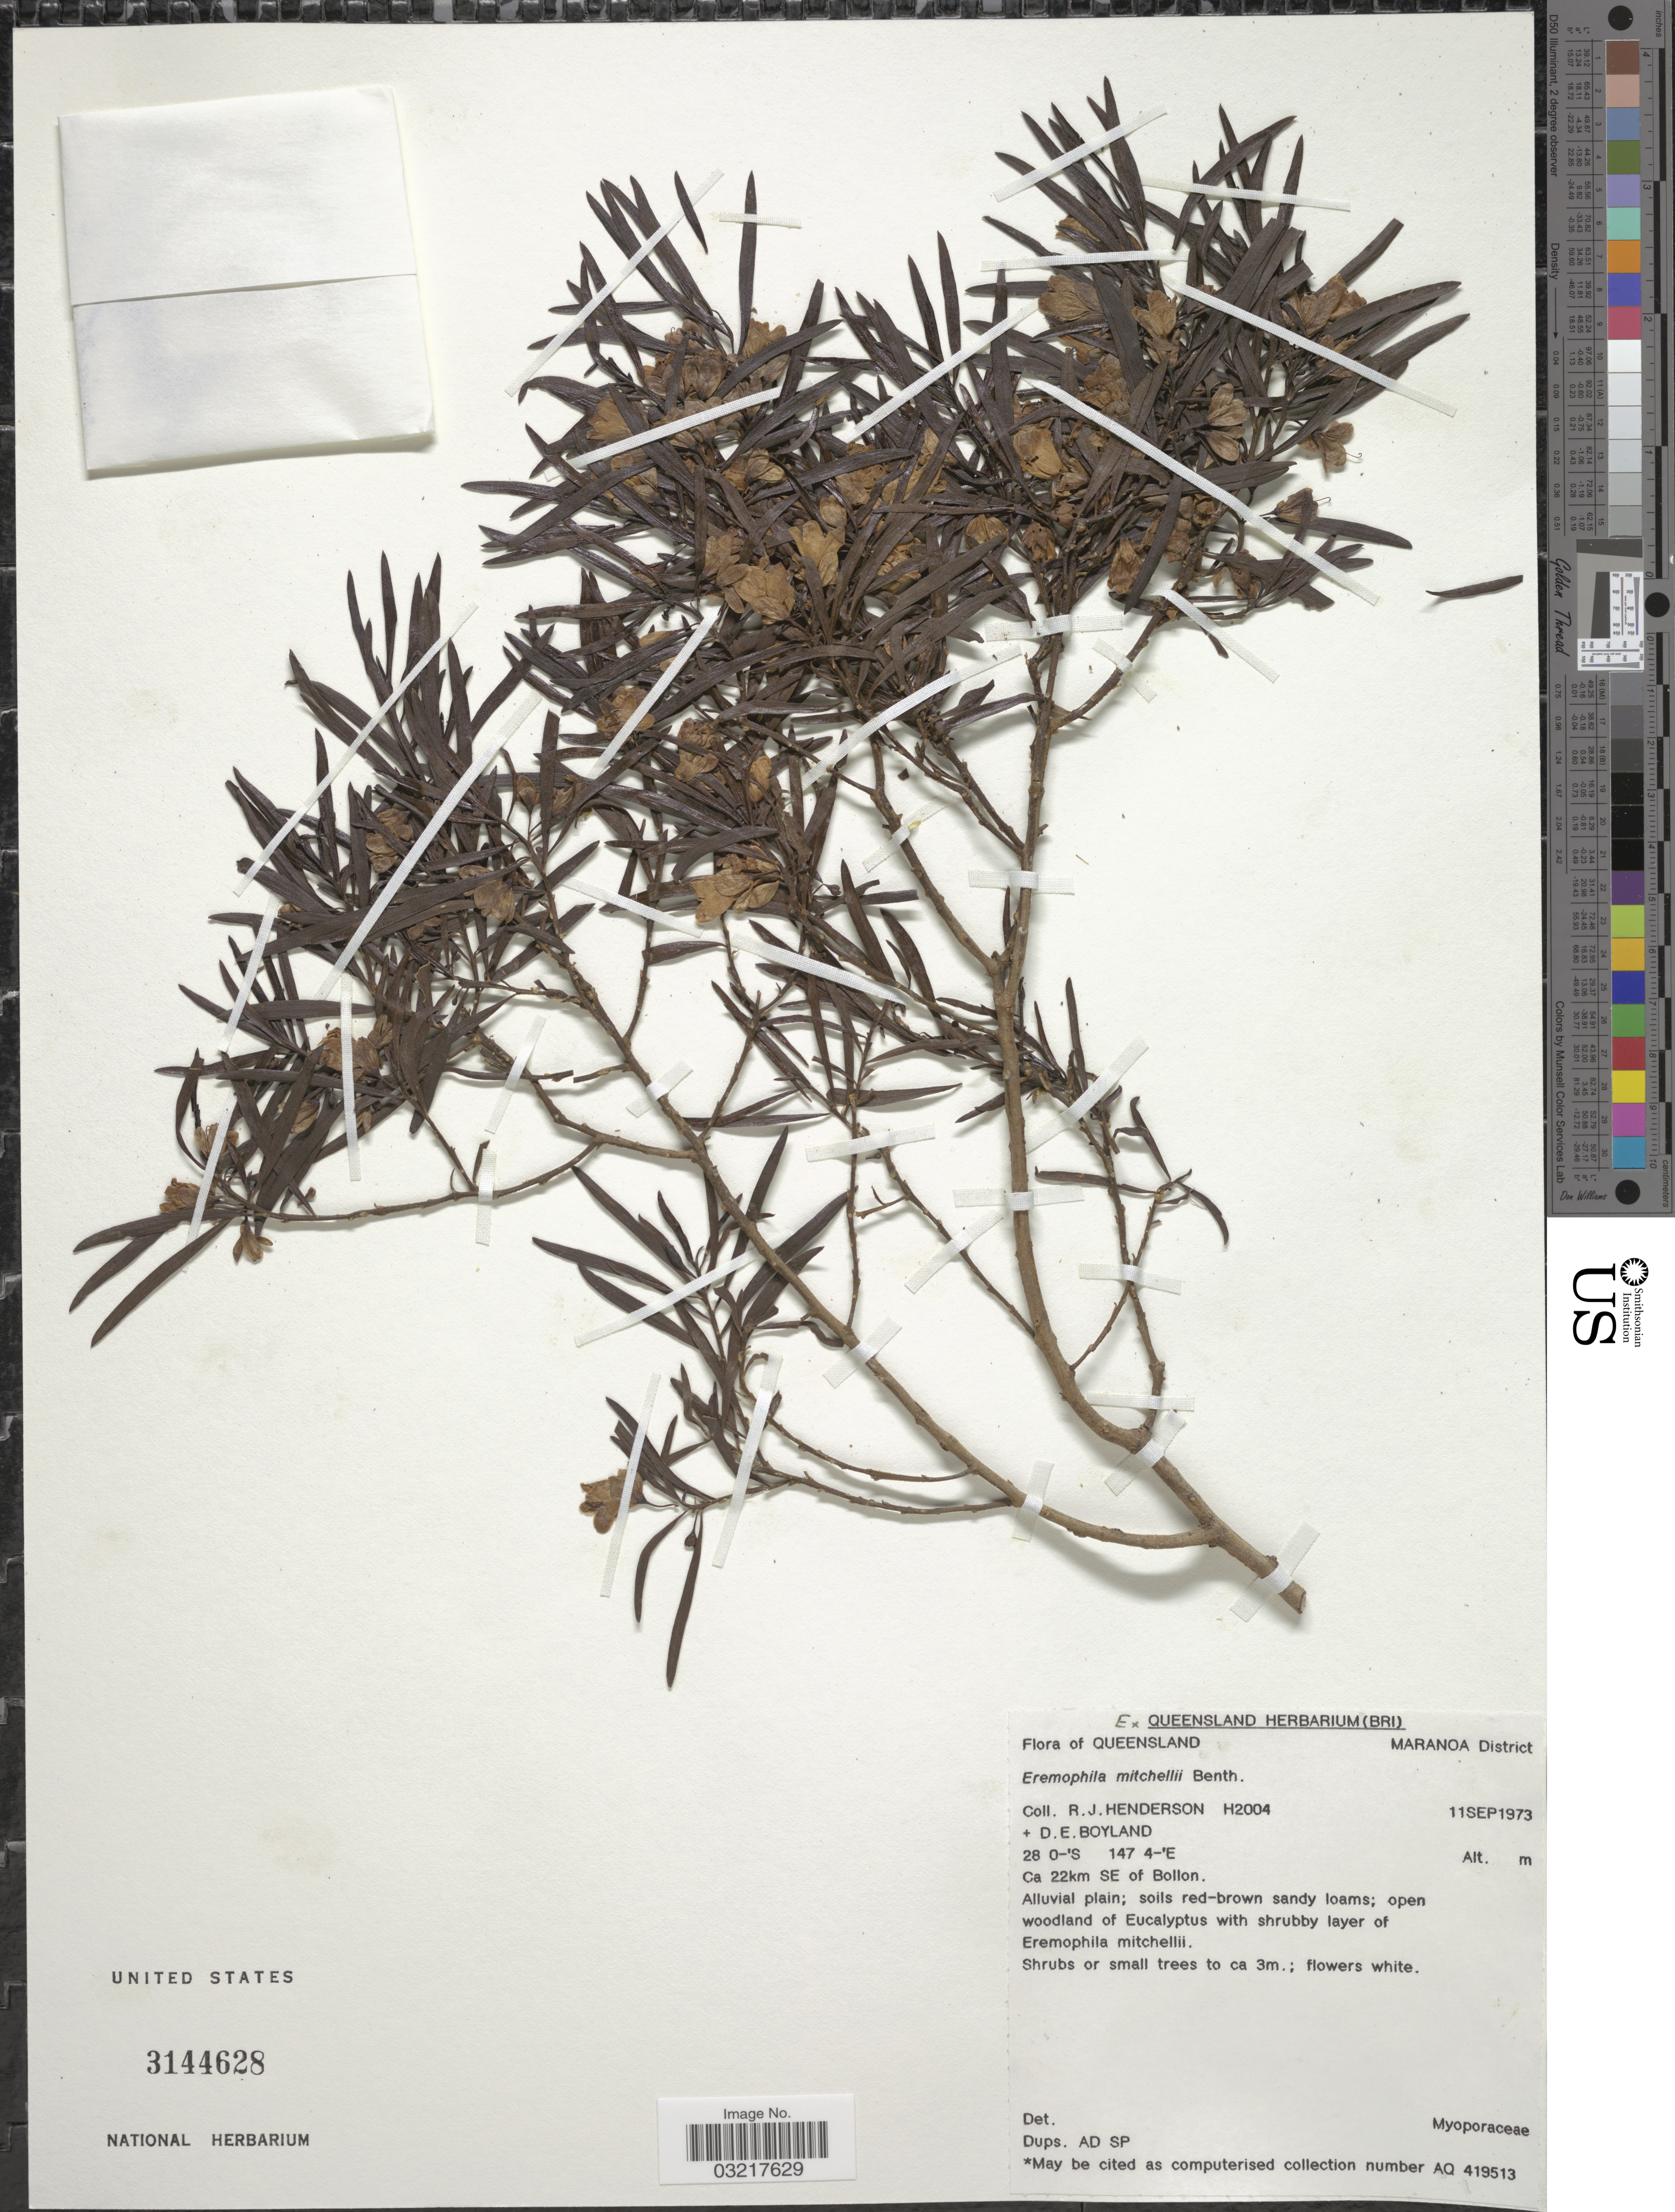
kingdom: Plantae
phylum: Tracheophyta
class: Magnoliopsida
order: Lamiales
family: Scrophulariaceae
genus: Eremophila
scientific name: Eremophila mitchellii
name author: Benth.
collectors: R. J. F. Henderson & D. Boyland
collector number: H2004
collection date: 1973-09-11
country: Australia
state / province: Queensland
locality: Maranoa District. Ca 22km SE of Bollon.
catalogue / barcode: US 3144628